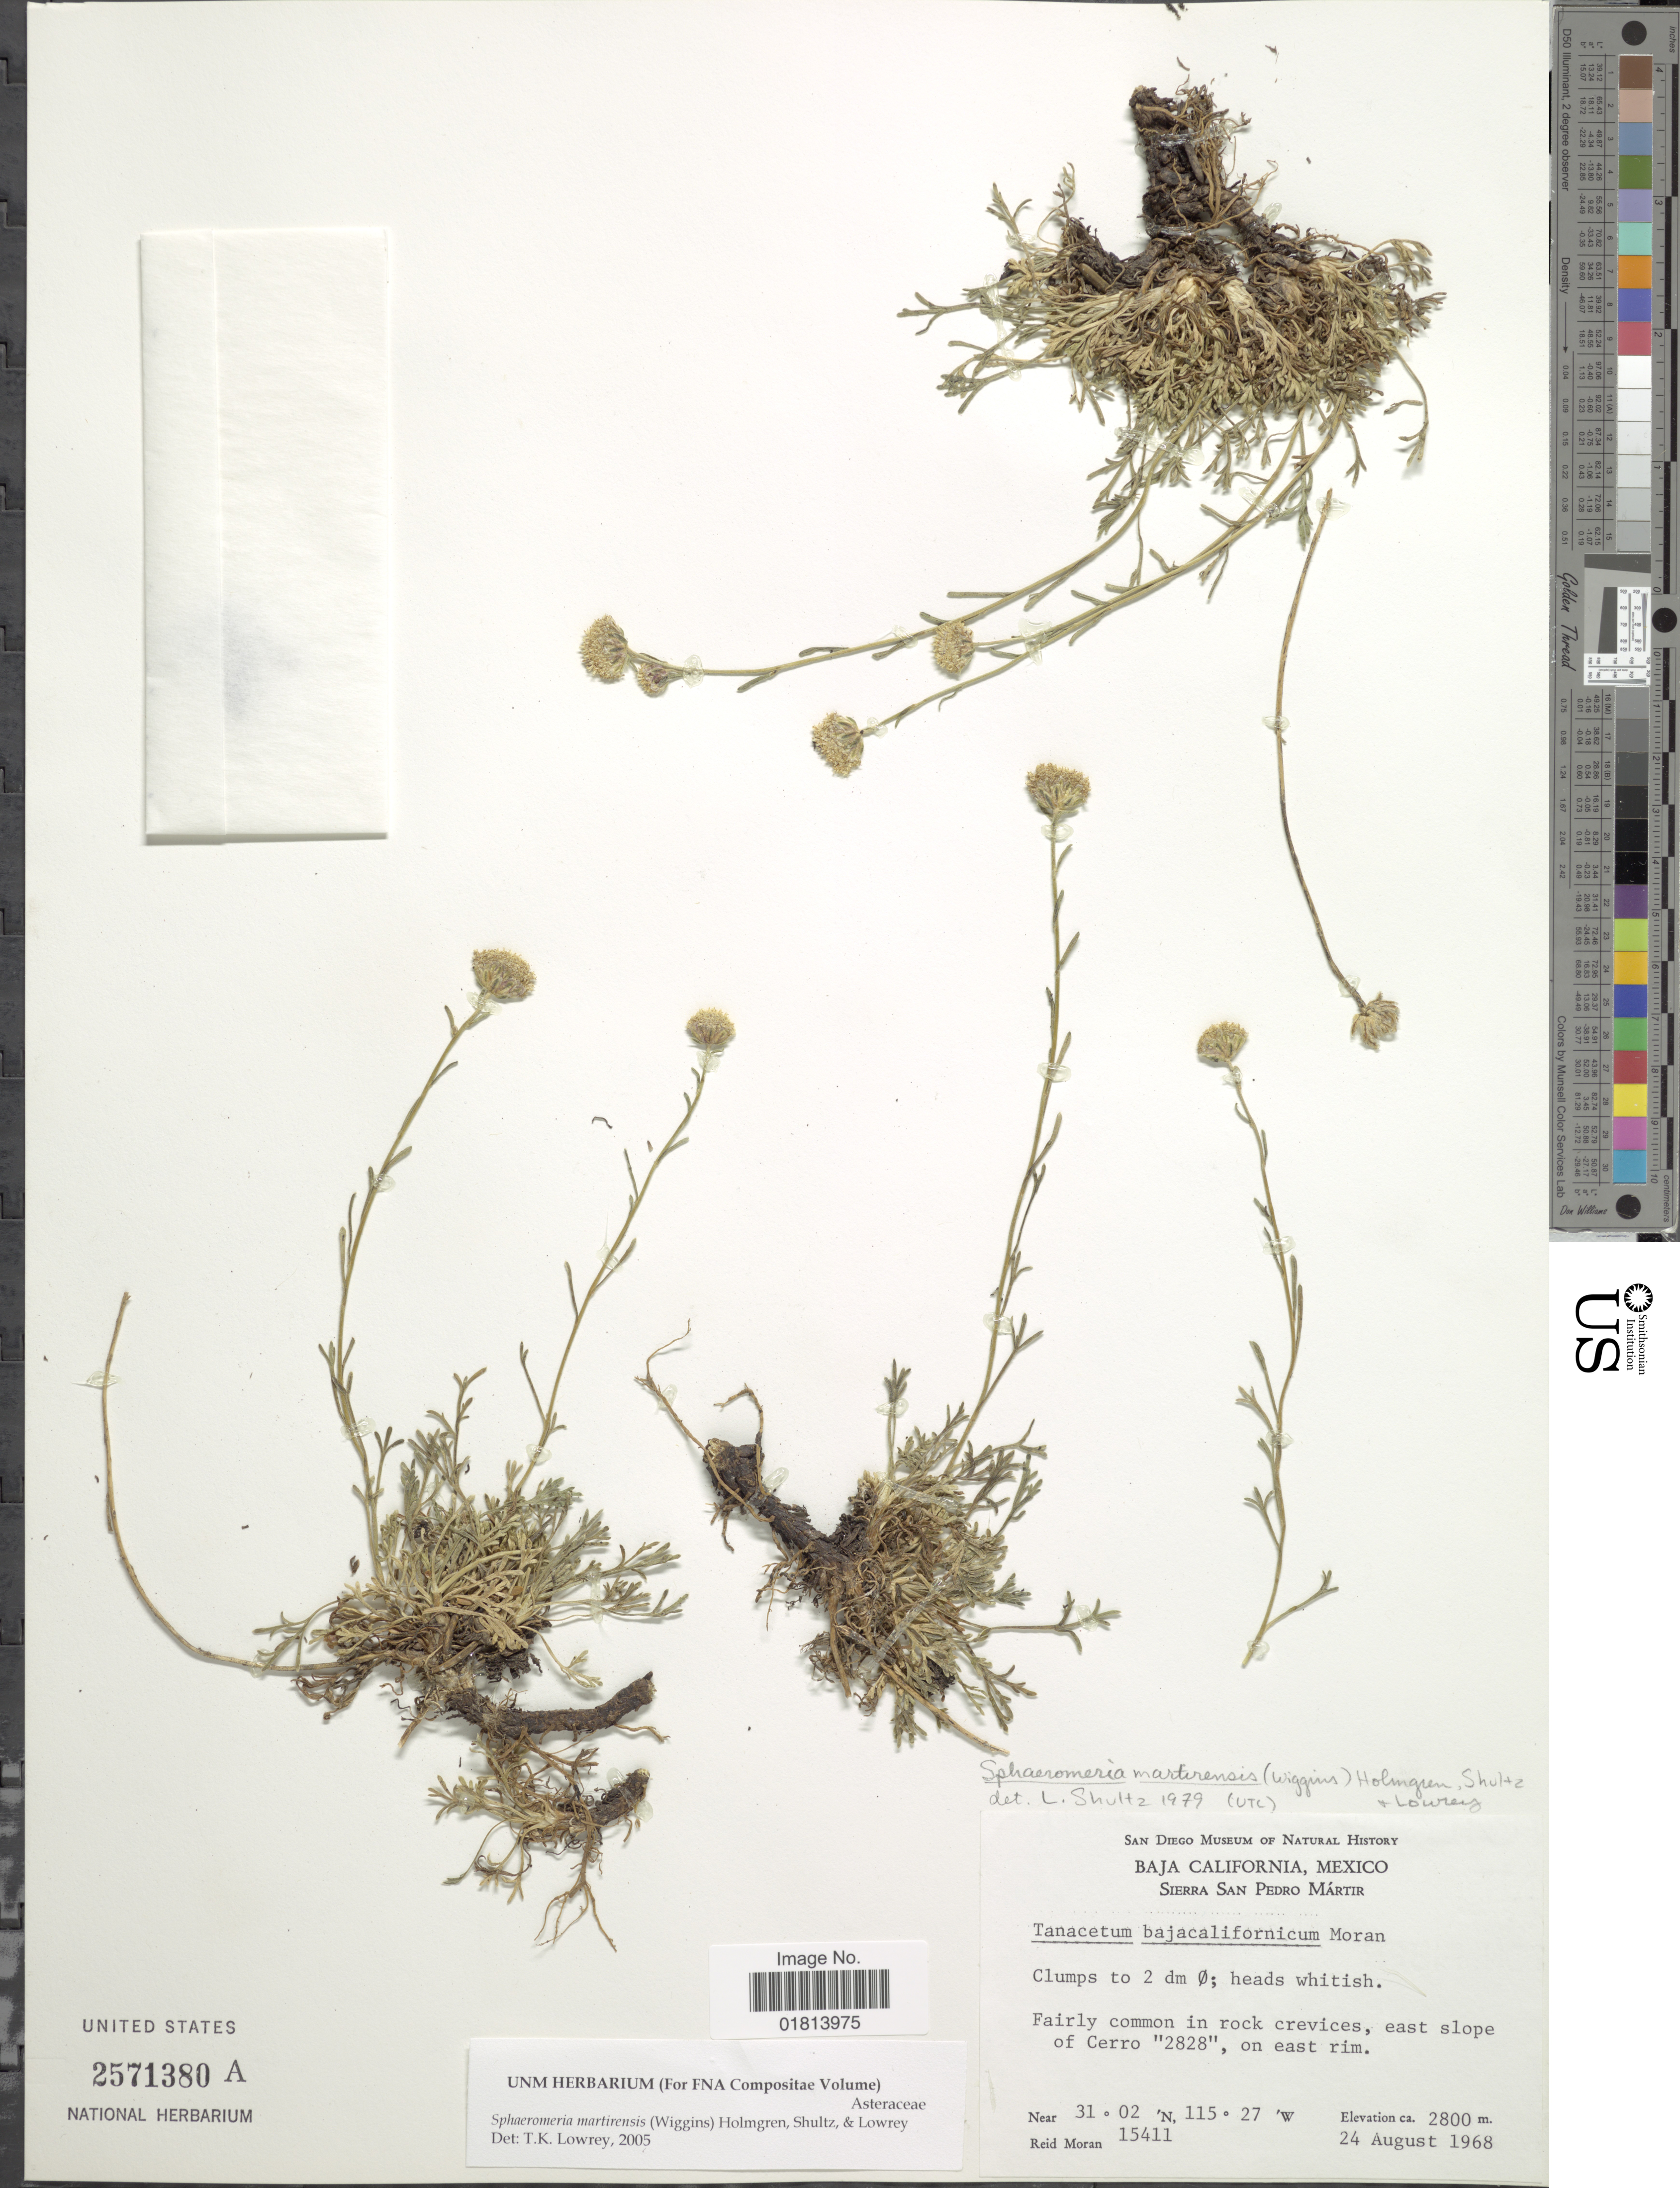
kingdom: Plantae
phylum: Tracheophyta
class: Magnoliopsida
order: Asterales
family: Asteraceae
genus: Sphaeromeria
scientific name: Sphaeromeria martirensis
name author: (Wiggins) A.H. Holmgren et al.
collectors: R. V. Moran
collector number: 15411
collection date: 1968-08-24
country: Mexico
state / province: Baja California Sur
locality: Sierra San Pedro Martir. Fairly common in rock crevices, east slope of Cerro, on east rim.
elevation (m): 2800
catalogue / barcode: US 2571380A